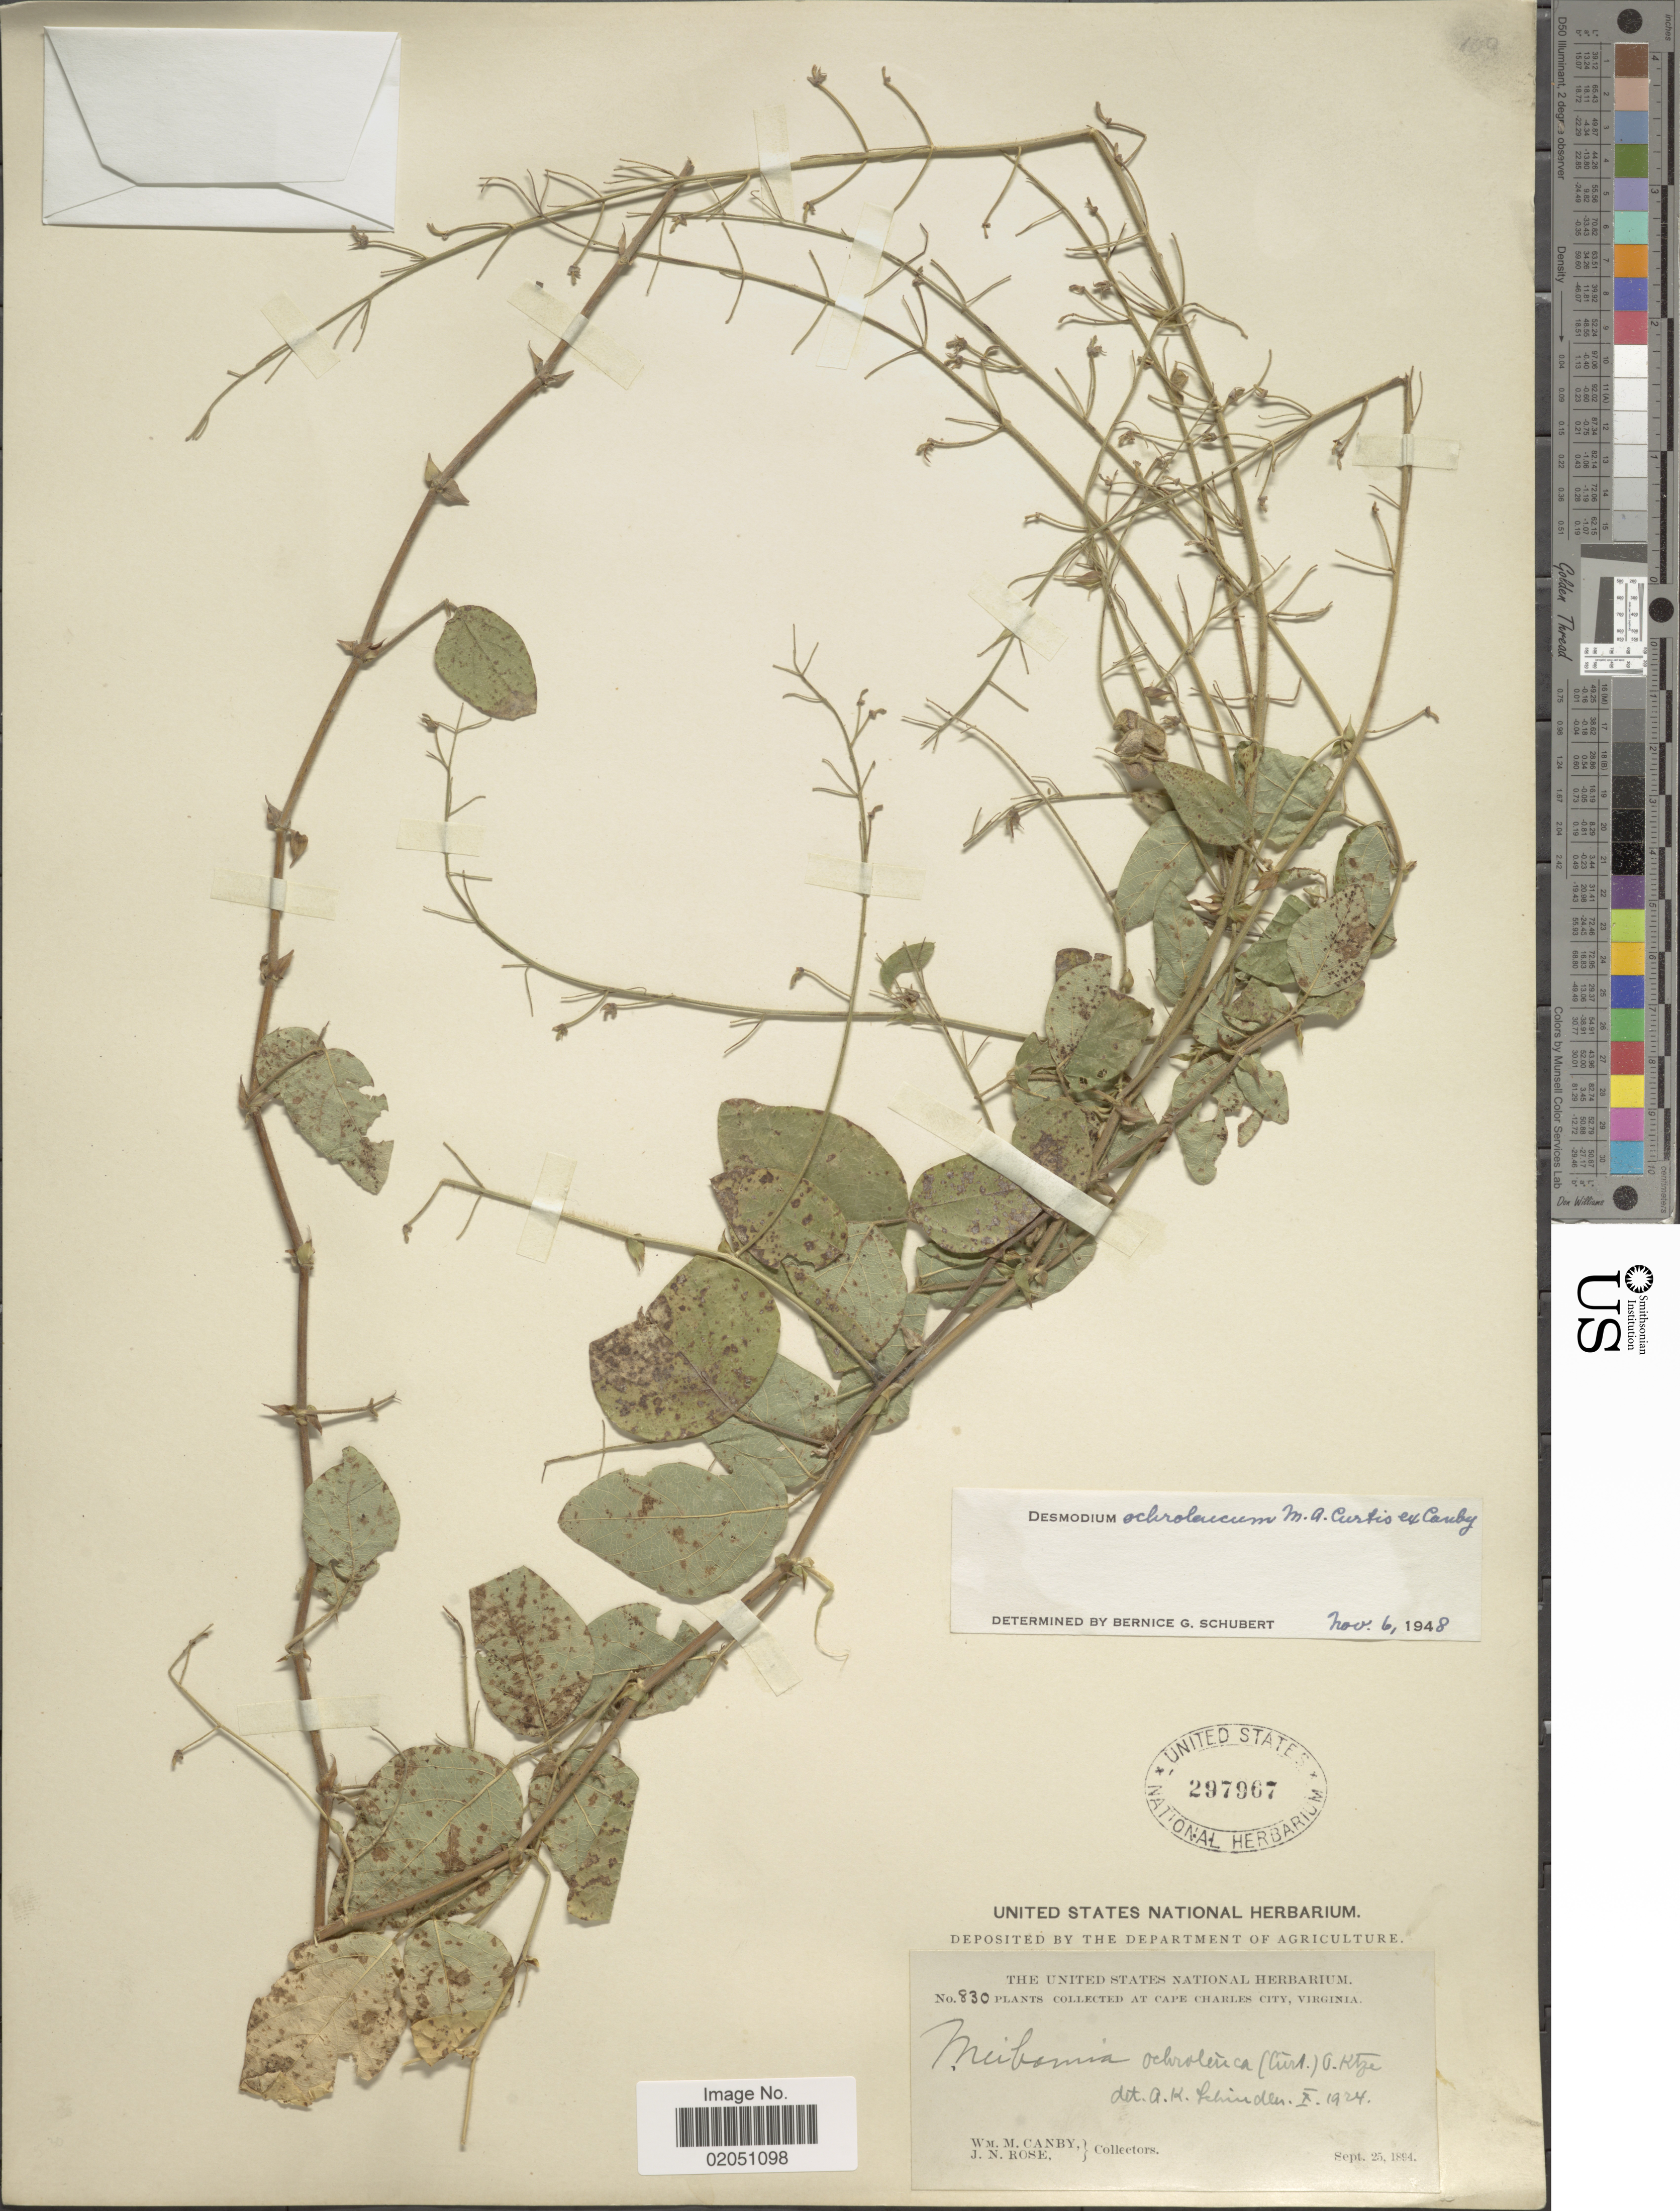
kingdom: Plantae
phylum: Tracheophyta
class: Magnoliopsida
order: Fabales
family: Fabaceae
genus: Desmodium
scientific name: Desmodium ochroleucum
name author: M.A. Curtis ex Canby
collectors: W. M. Canby & J. N. Rose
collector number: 830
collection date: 1894-09-25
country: United States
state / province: Virginia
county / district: Charles City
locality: At Cape Charles City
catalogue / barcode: US 297967